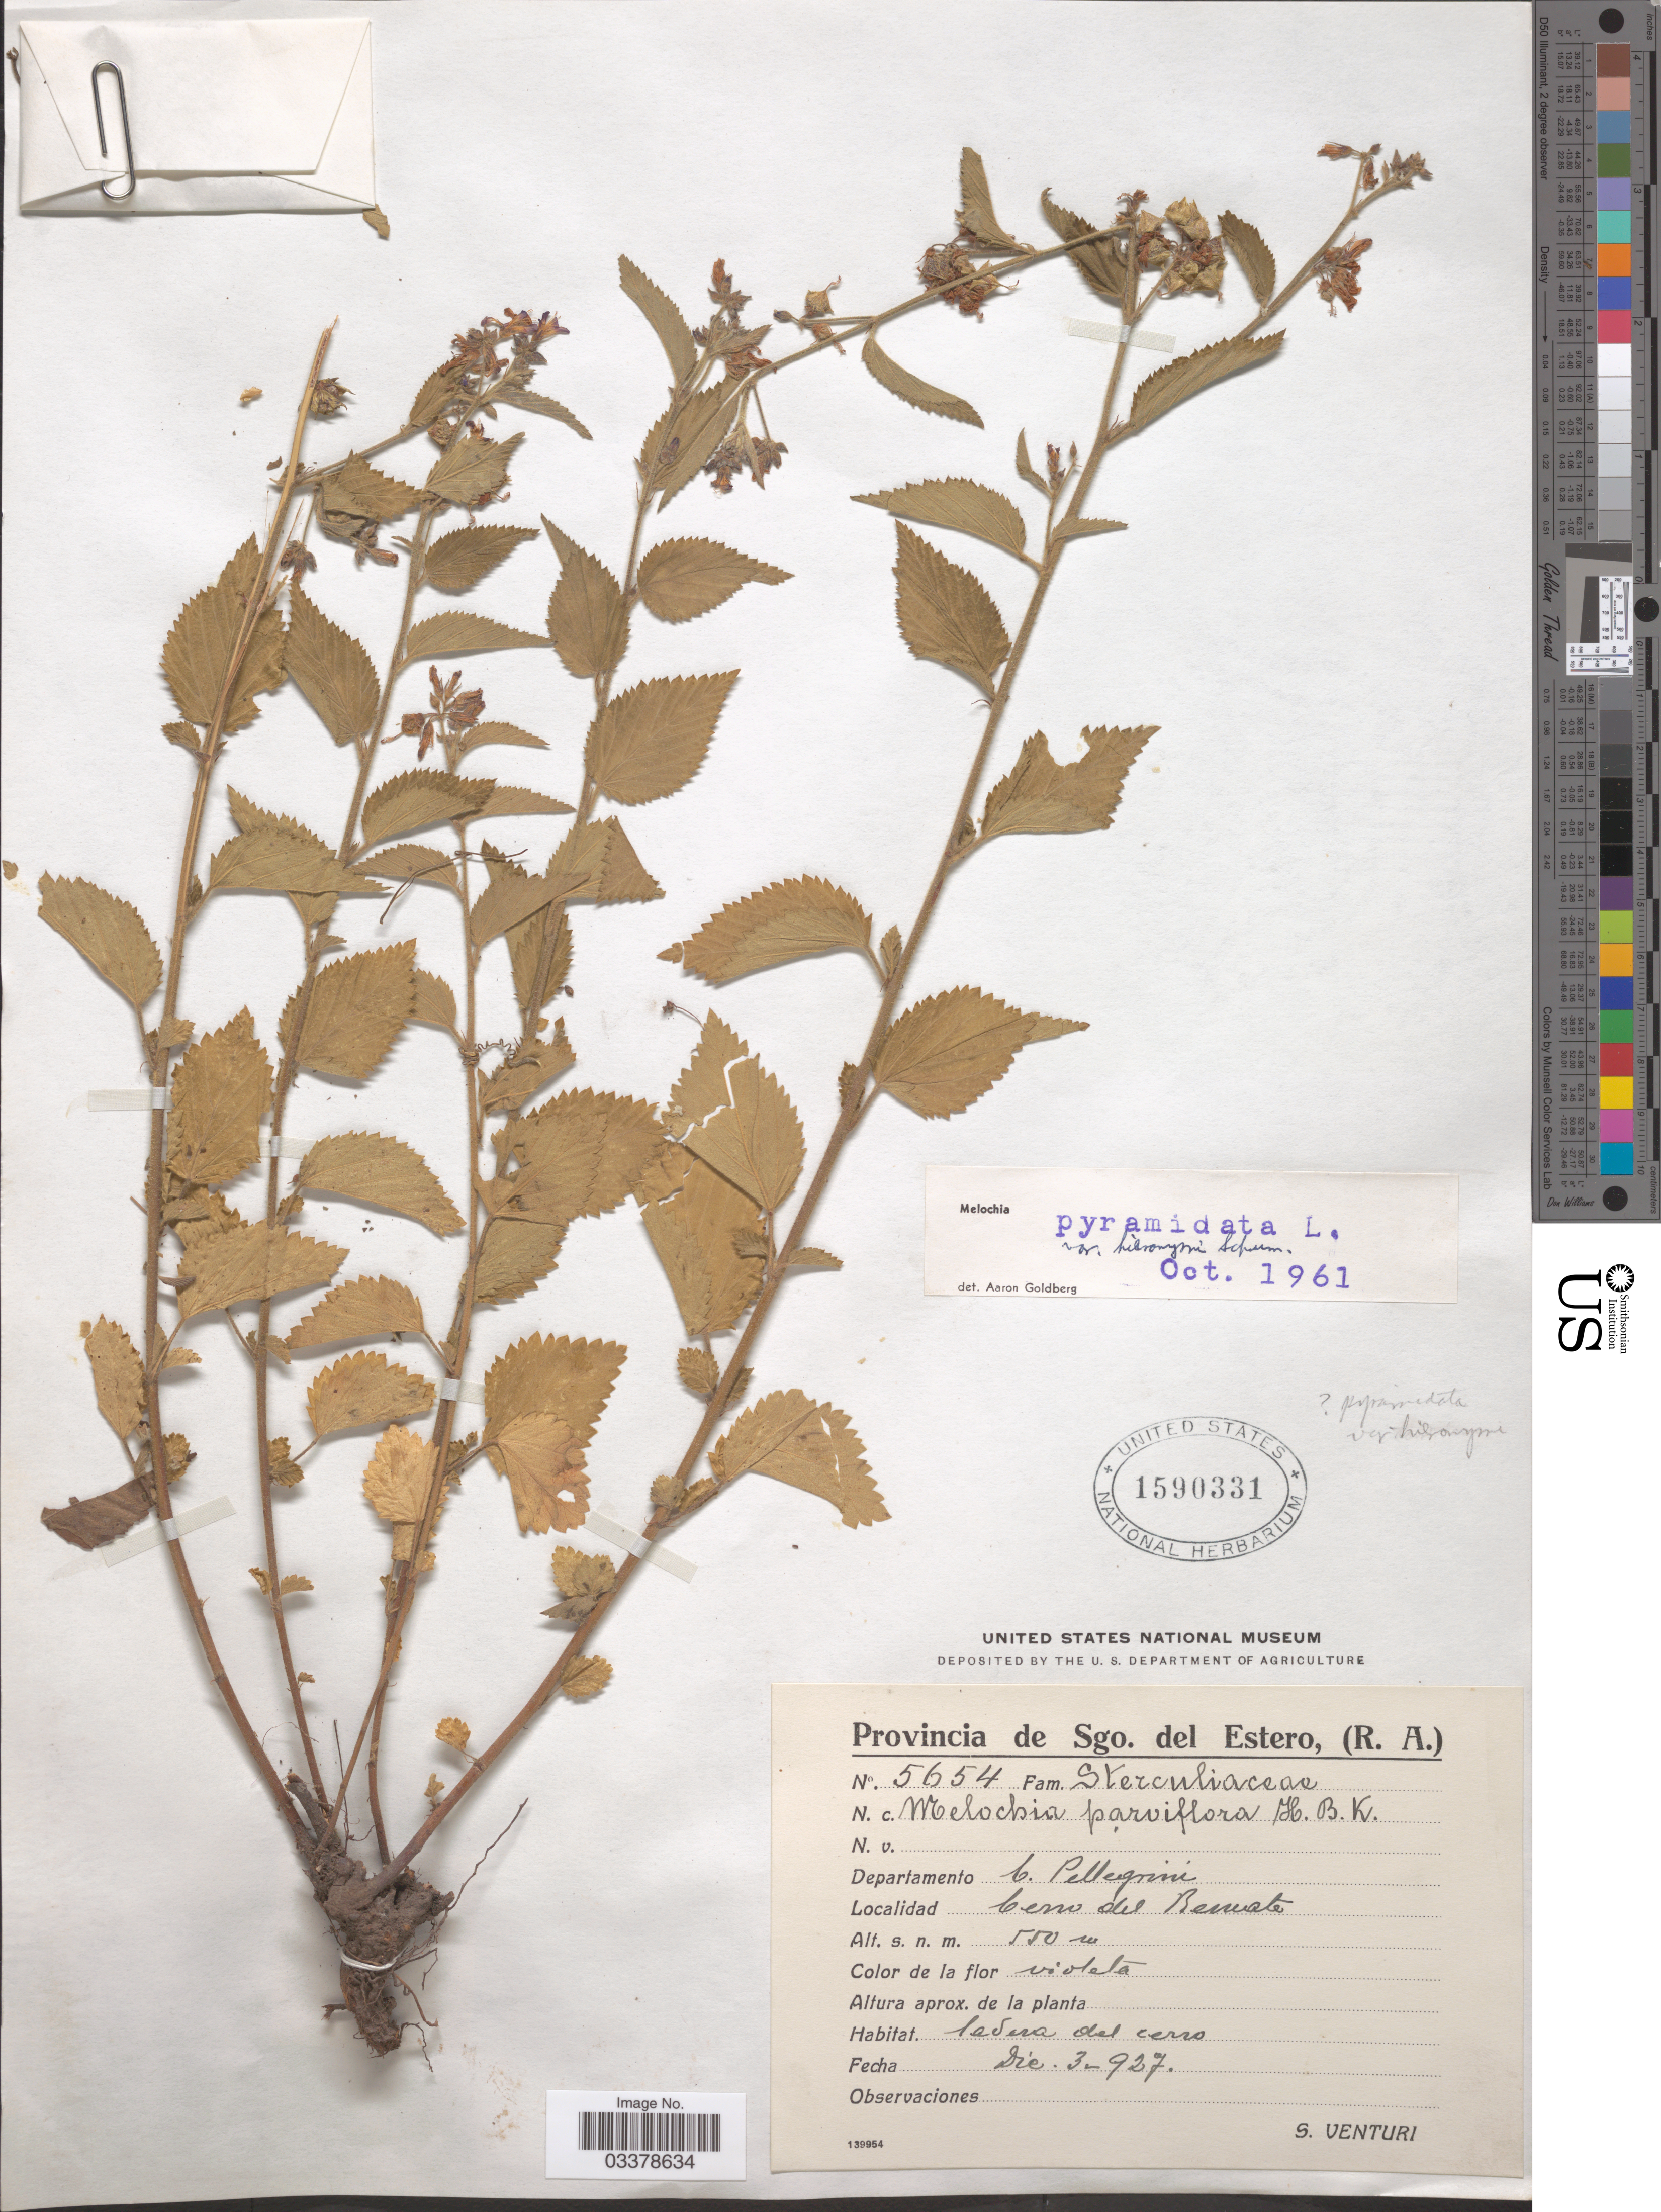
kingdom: Plantae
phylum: Tracheophyta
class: Magnoliopsida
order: Malvales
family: Malvaceae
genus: Melochia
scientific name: Melochia pyramidata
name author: L.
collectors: S. Venturi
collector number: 5654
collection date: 1927-12-03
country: Argentina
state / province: Santiago del Estero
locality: Departamento C. Pellegrini. Cerro del Remate.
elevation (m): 550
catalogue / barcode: US 1590331